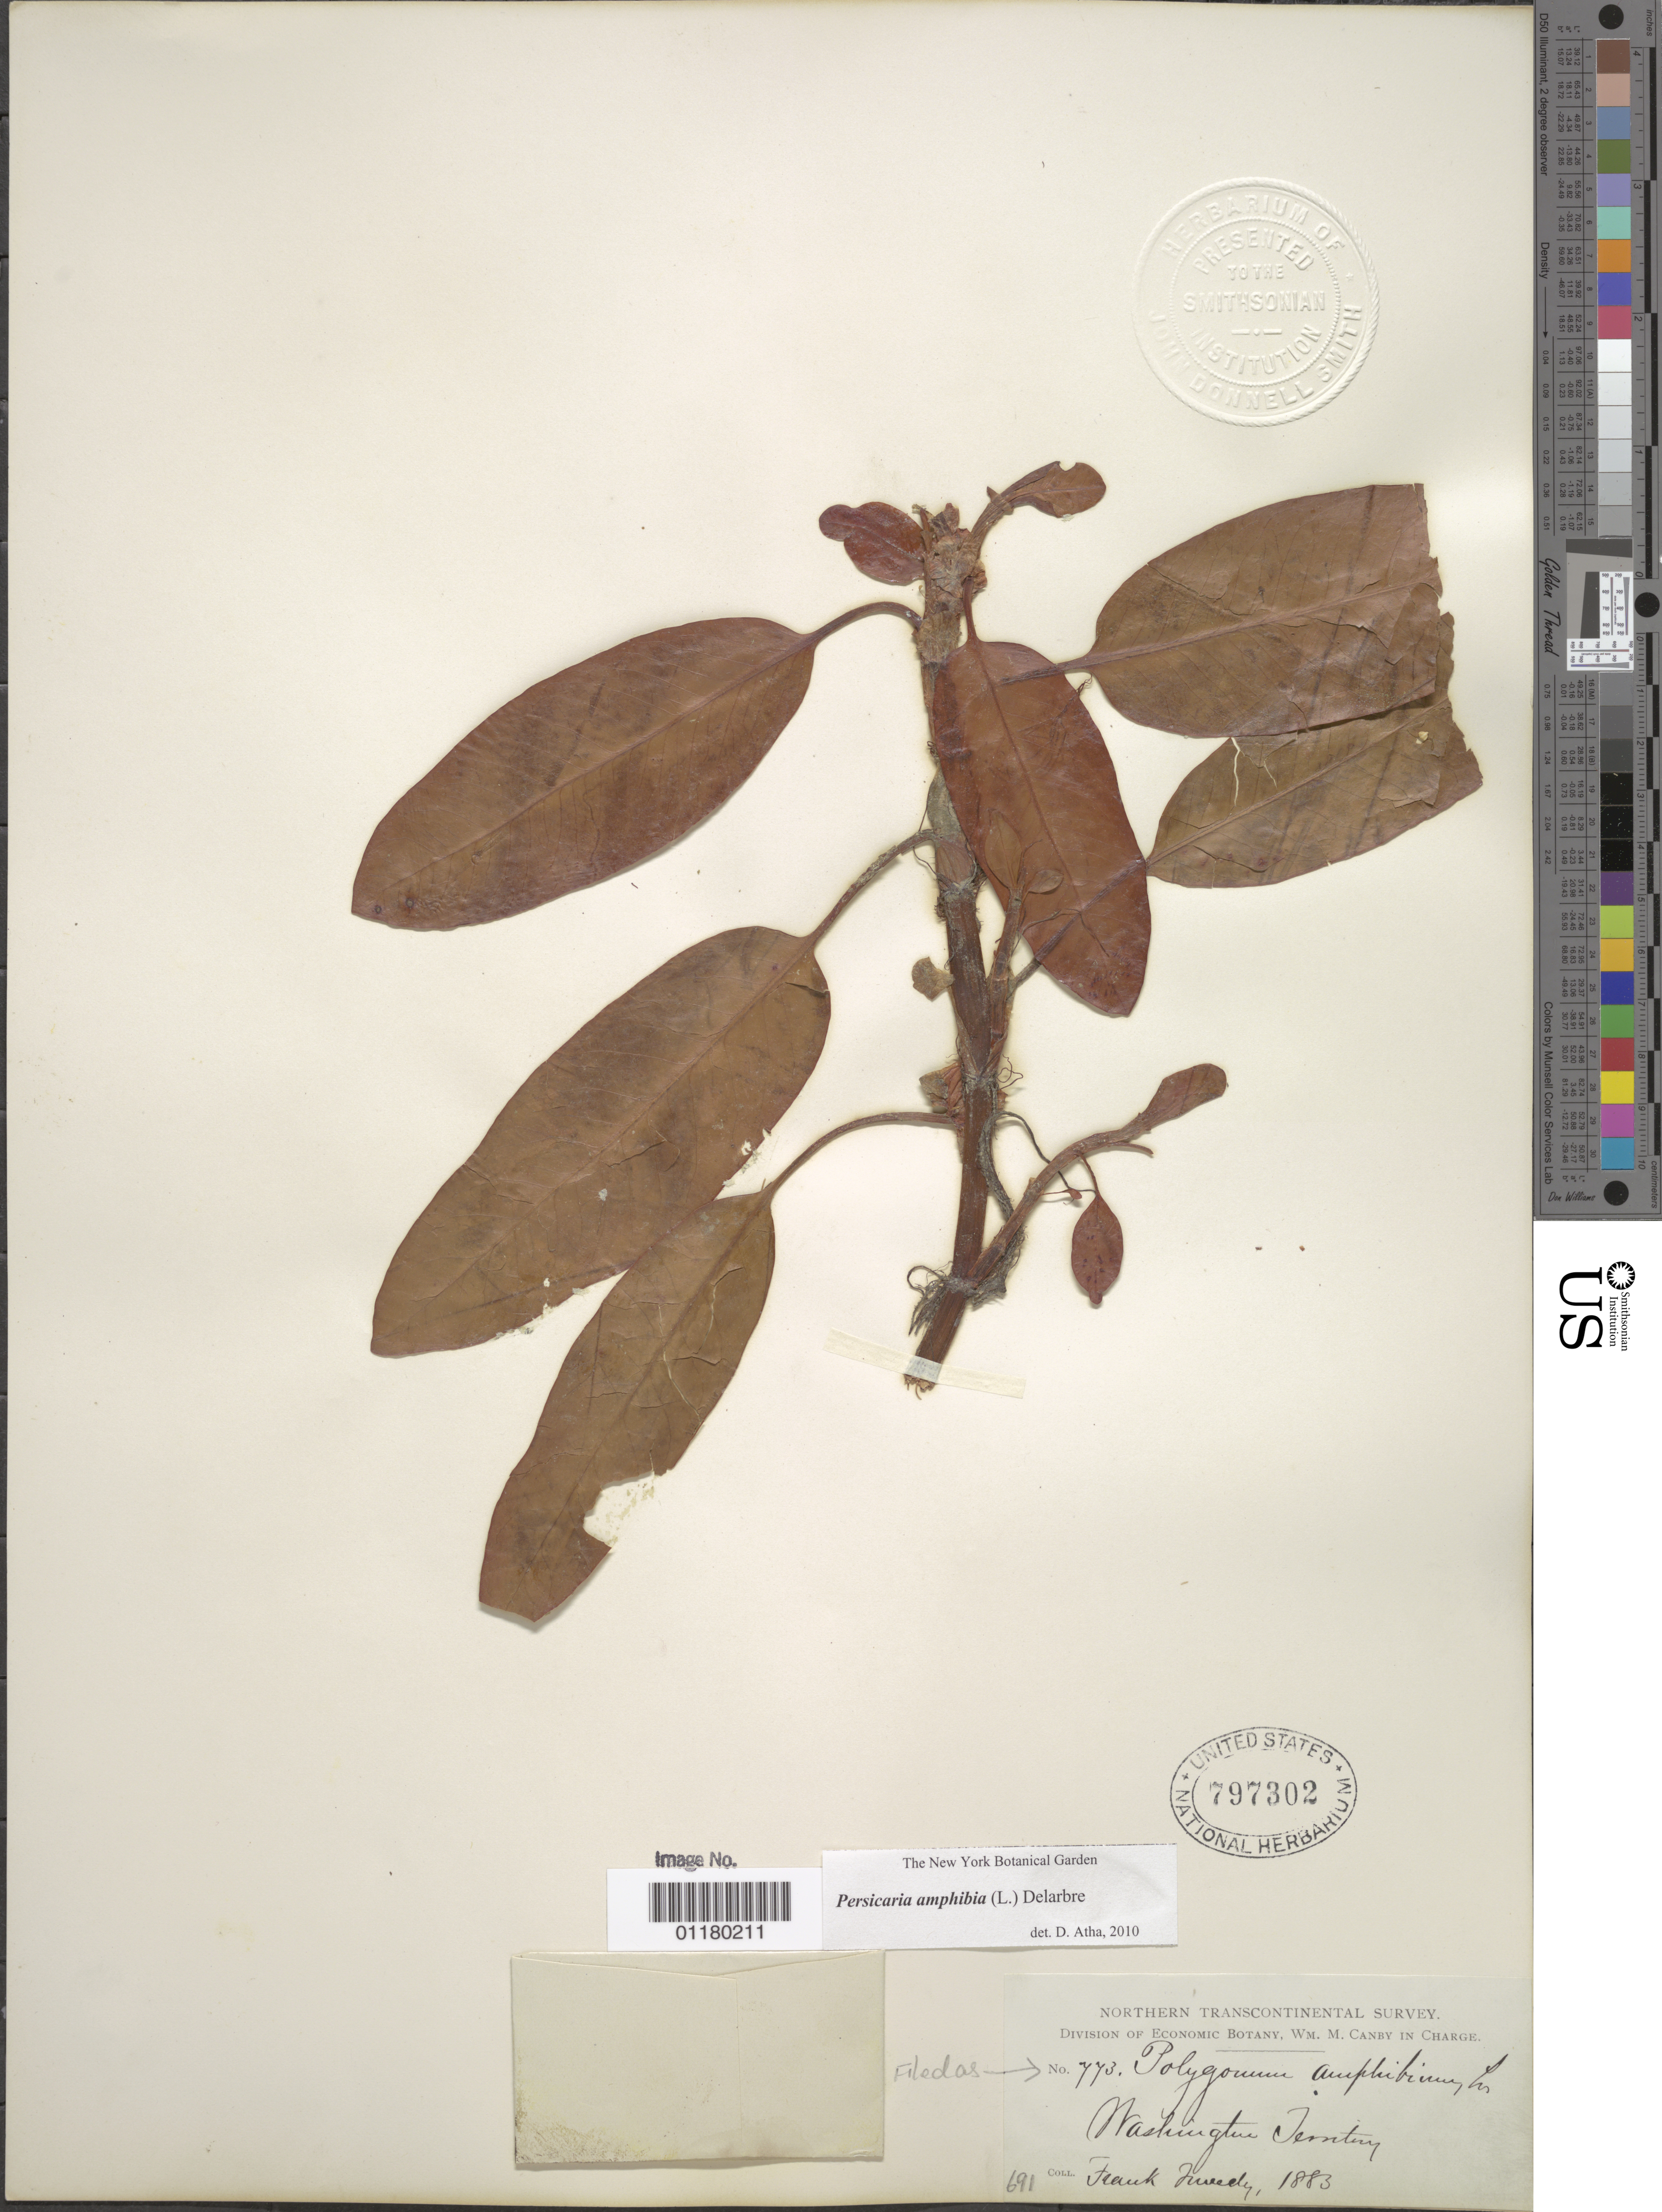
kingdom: Plantae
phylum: Tracheophyta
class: Magnoliopsida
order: Caryophyllales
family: Polygonaceae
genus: Persicaria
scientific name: Persicaria amphibia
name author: (L.) Delarbre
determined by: Atha, D. E.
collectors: F. Tweedy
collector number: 773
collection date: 1883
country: United States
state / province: Washington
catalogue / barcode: US 797302